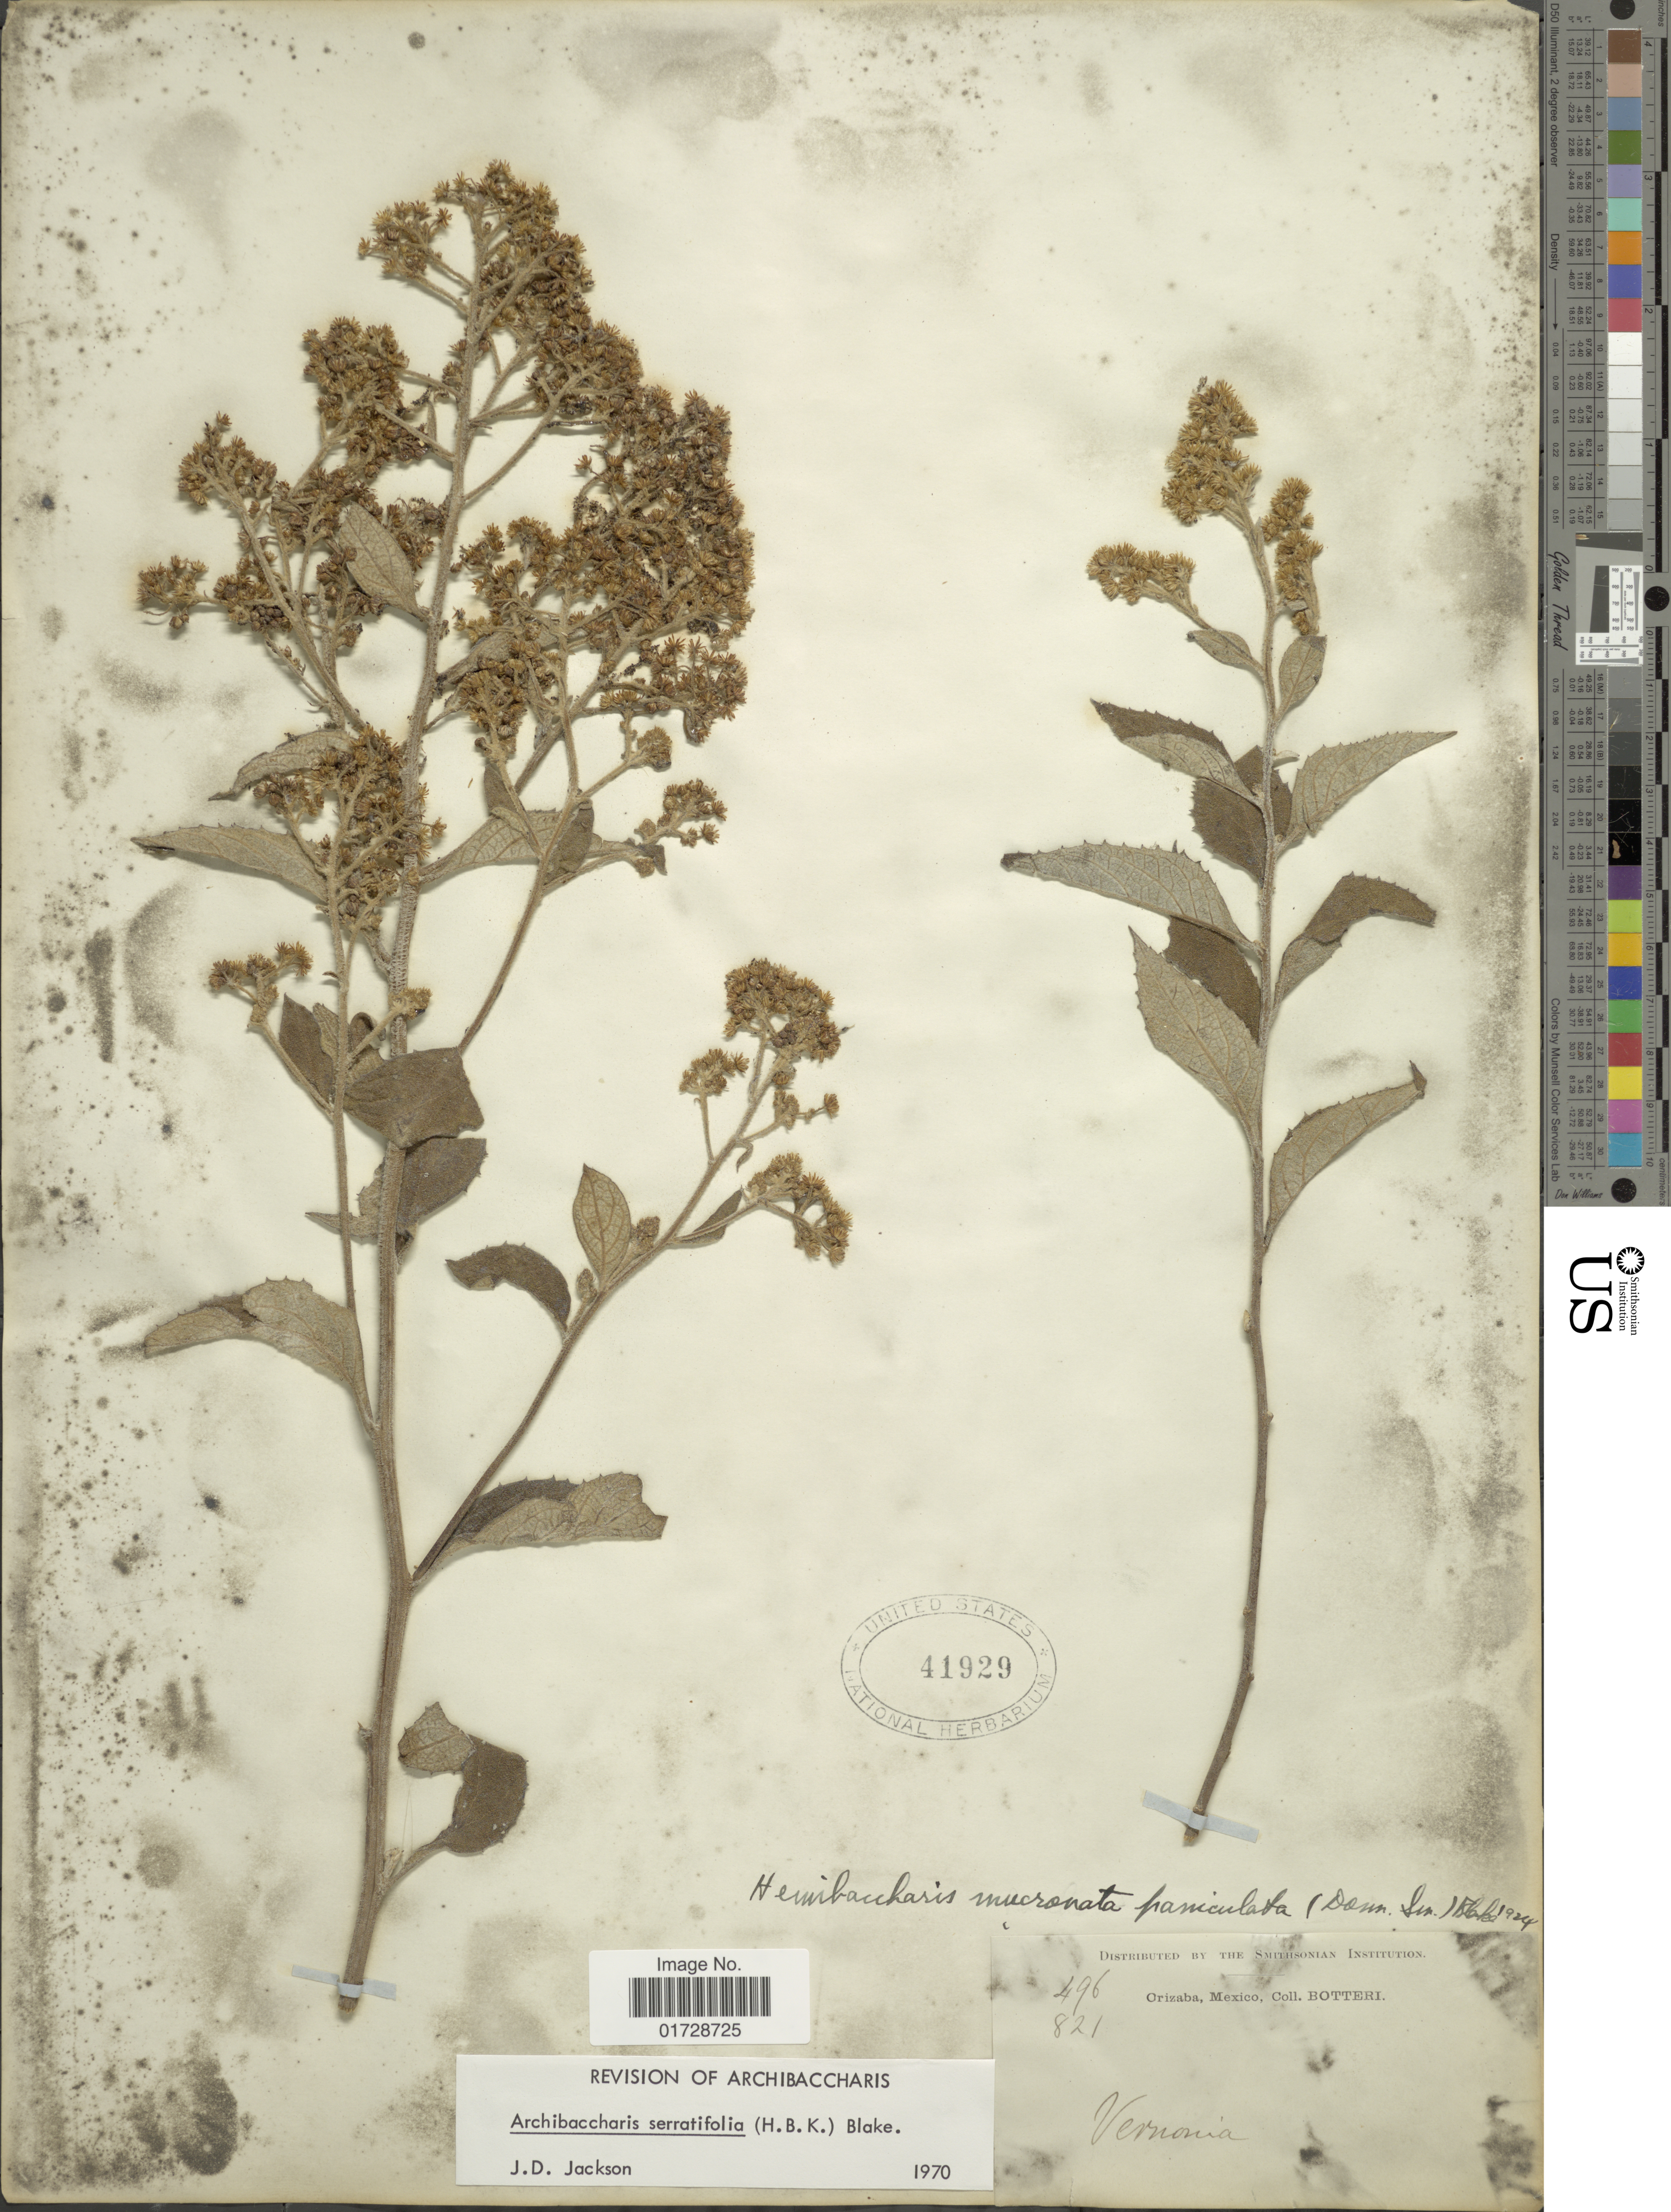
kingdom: Plantae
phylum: Tracheophyta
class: Magnoliopsida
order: Asterales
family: Asteraceae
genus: Archibaccharis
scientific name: Archibaccharis serratifolia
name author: (Kunth) S.F. Blake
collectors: -. Botteri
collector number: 496/821*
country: Mexico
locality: Orizaba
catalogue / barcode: US 41929